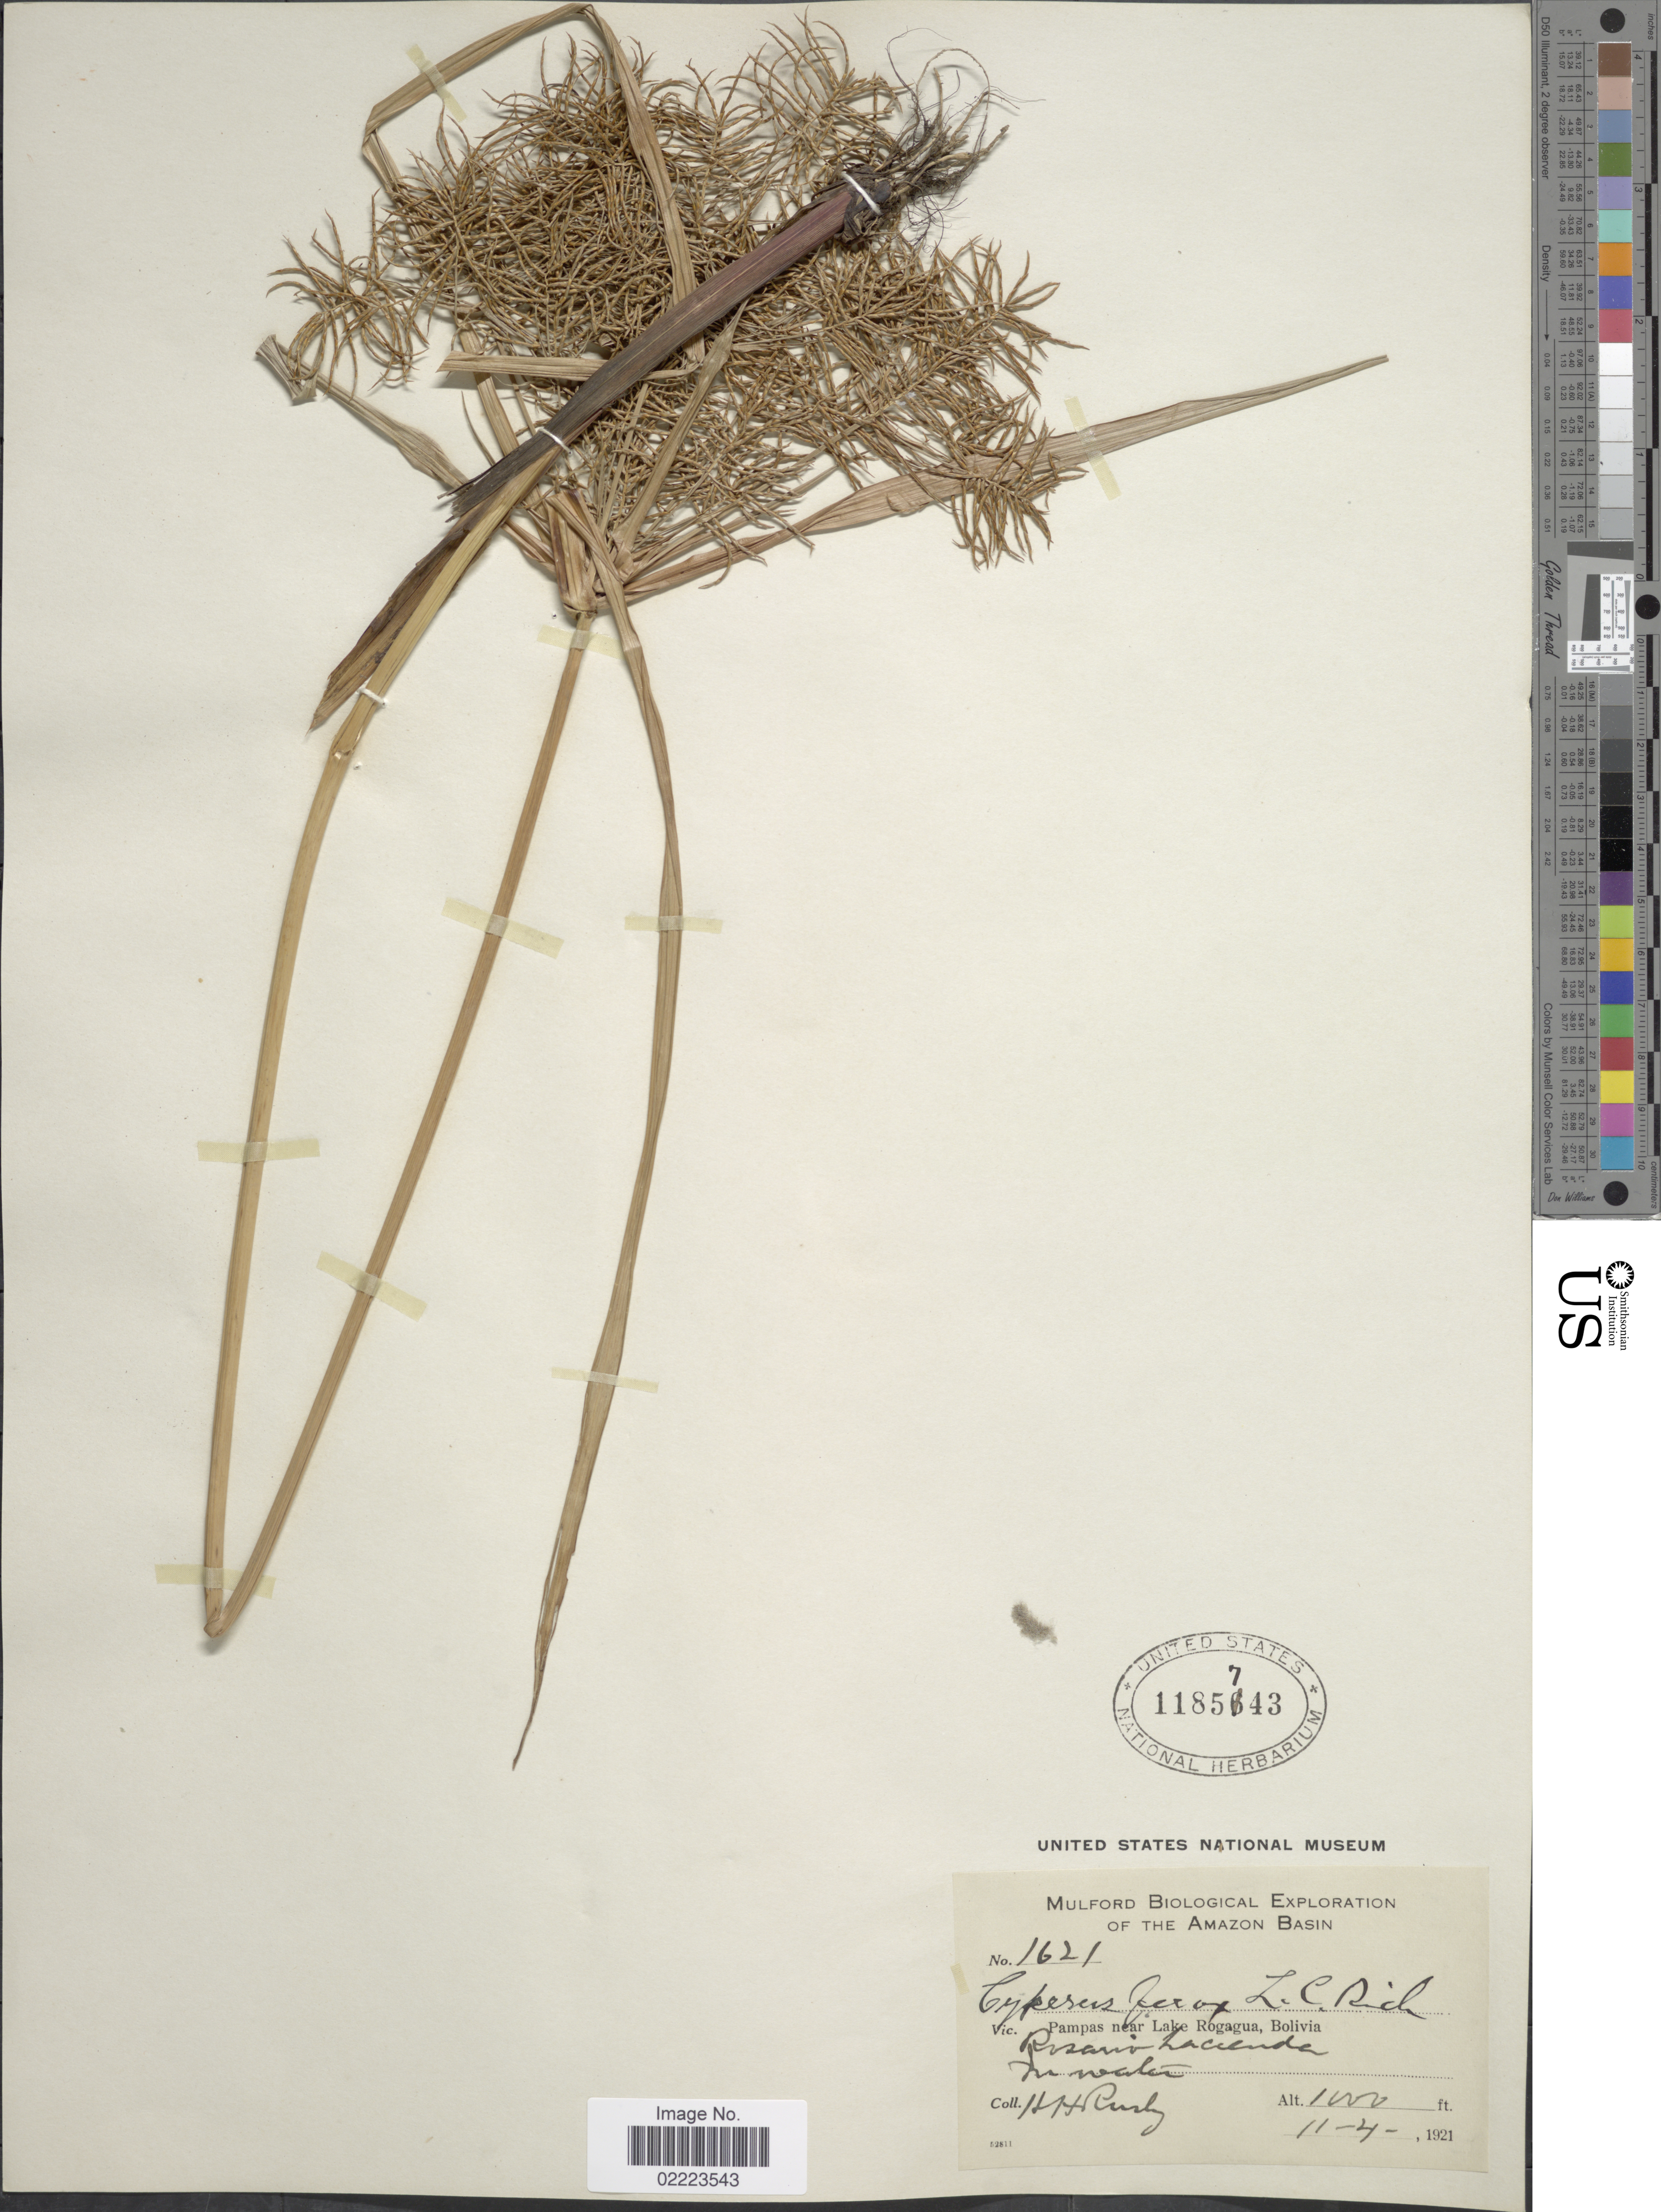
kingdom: Plantae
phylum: Tracheophyta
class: Liliopsida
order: Poales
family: Cyperaceae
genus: Cyperus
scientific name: Cyperus odoratus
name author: L.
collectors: H. H. Rusby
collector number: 1621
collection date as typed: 11-4-1921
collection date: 1921-11-04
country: Bolivia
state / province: Beni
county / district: José Ballivián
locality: Pampas near Lake Rogagua. Rosario Hacienda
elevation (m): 305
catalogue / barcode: US 1185743